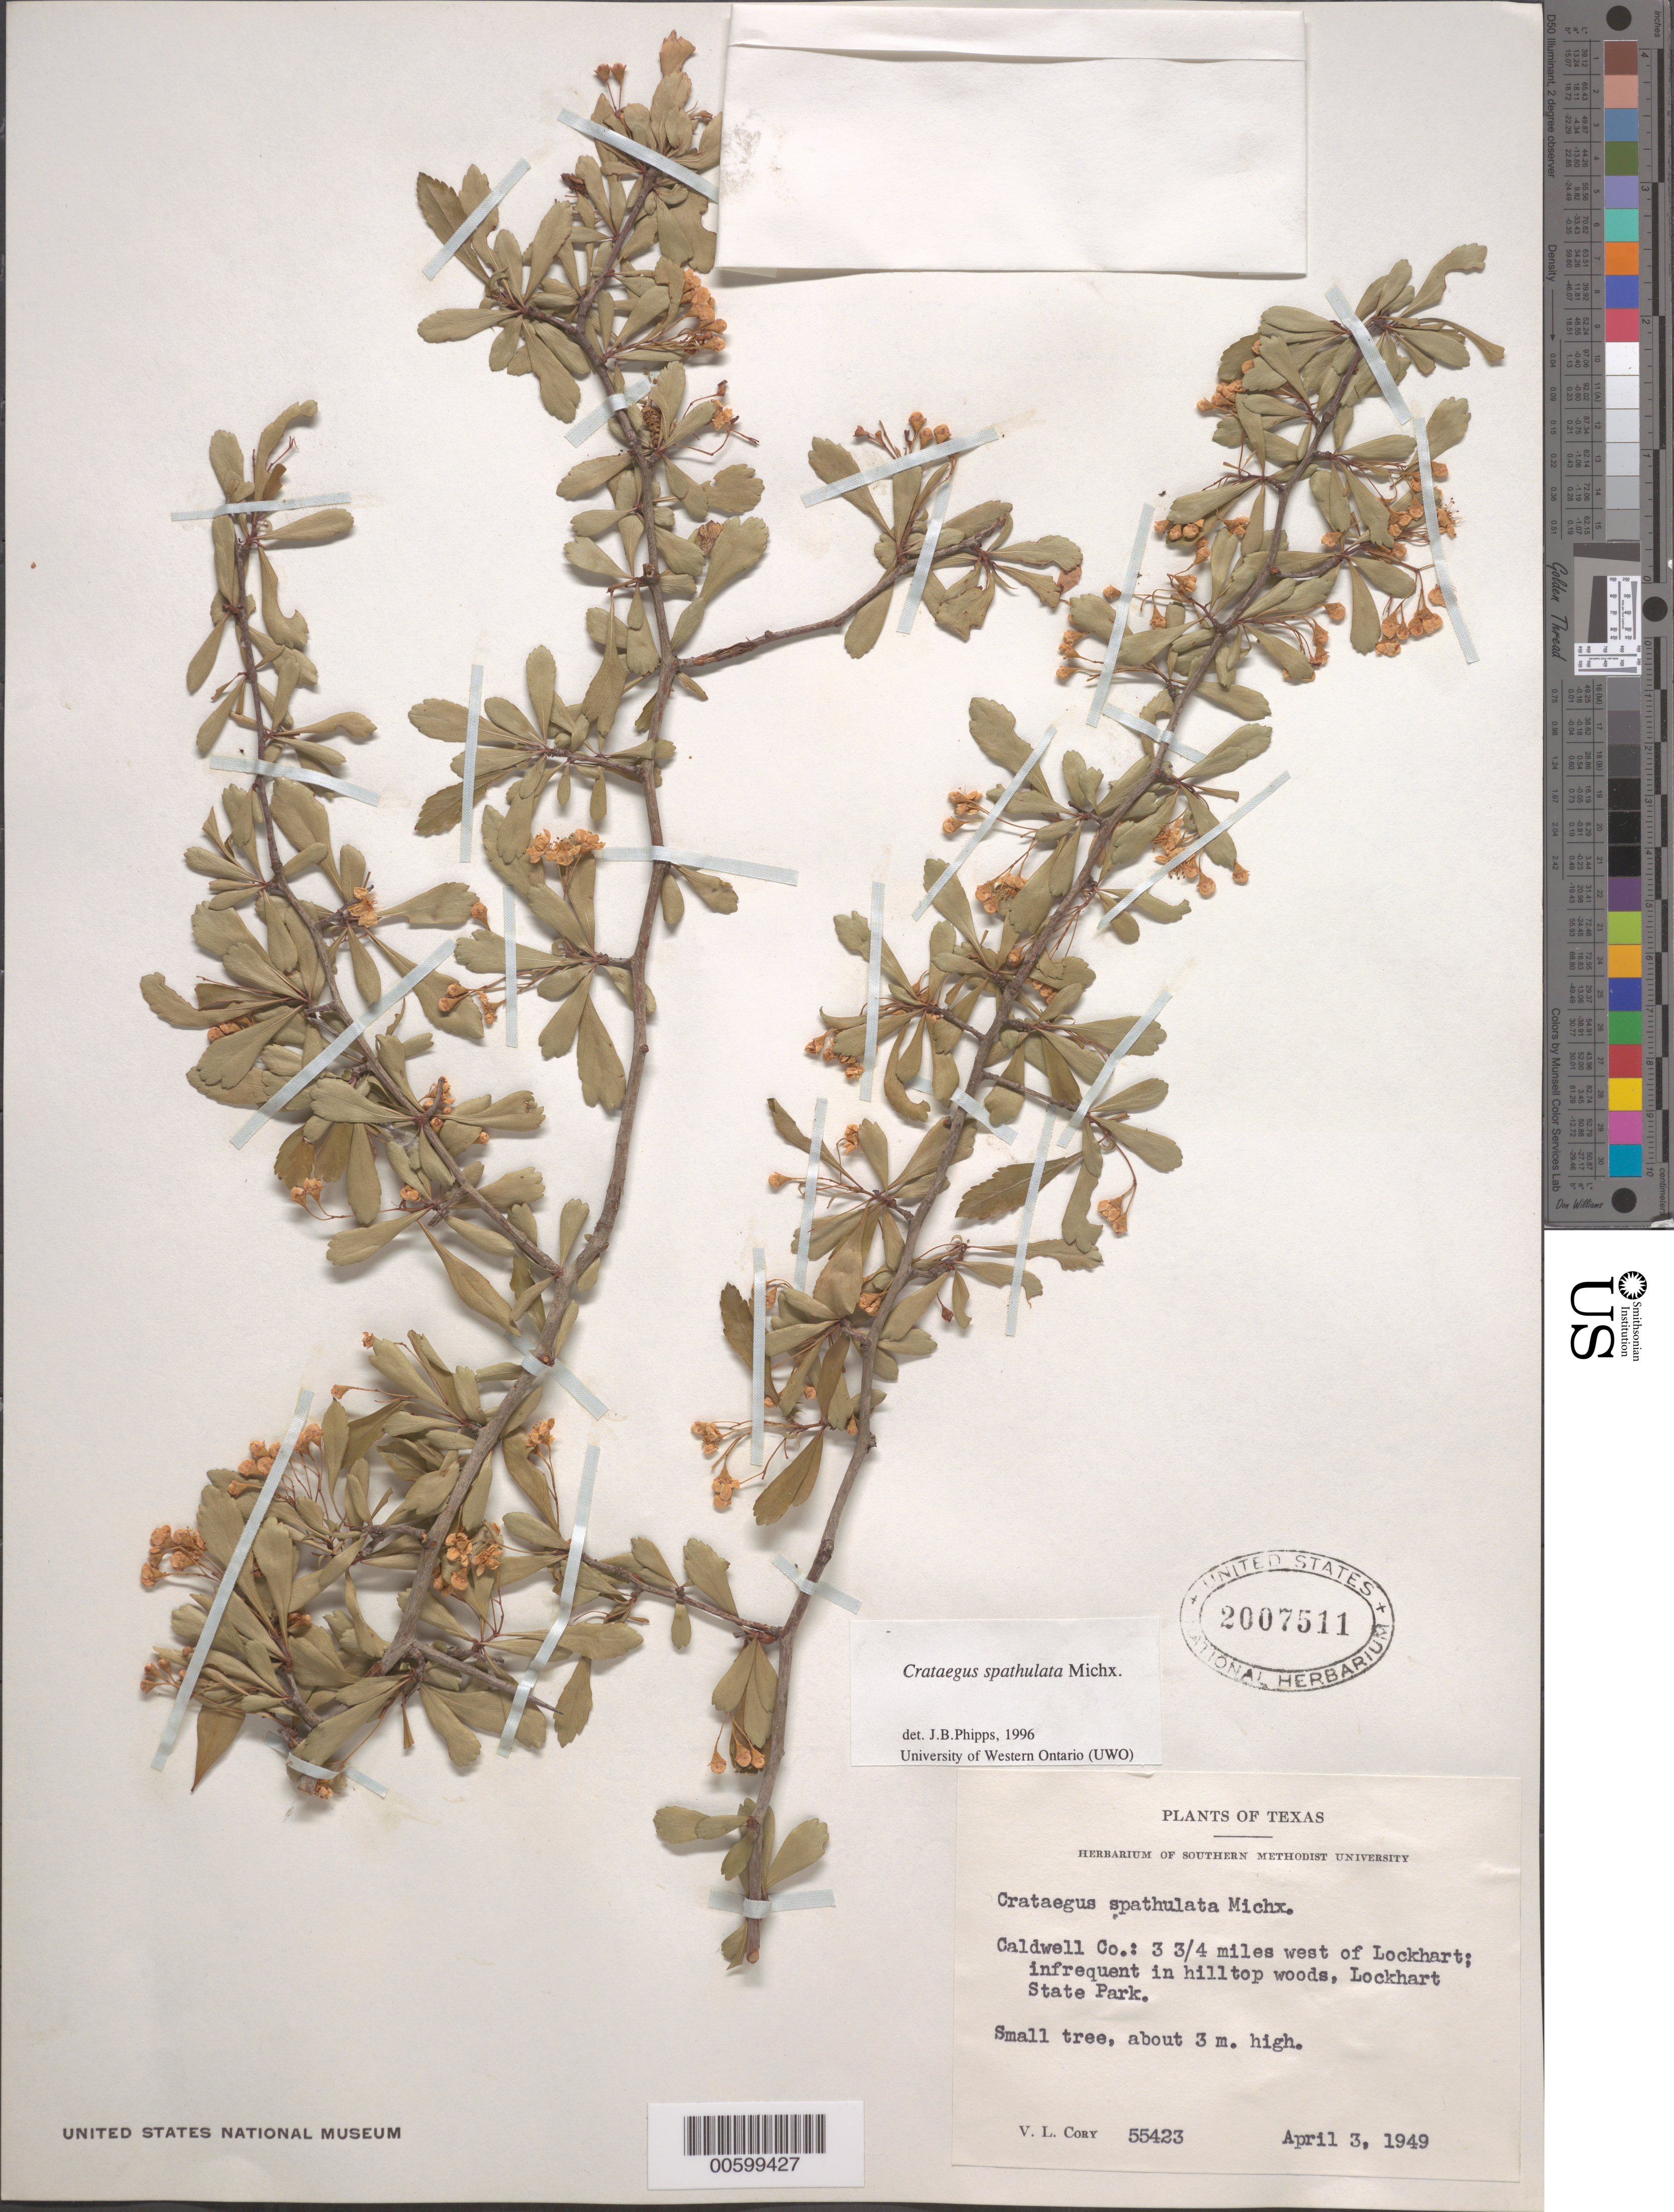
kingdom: Plantae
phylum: Tracheophyta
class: Magnoliopsida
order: Rosales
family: Rosaceae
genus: Crataegus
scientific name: Crataegus spathulata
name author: Michx.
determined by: Phipps, James B., (UWO), University of Western Ontario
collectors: V. Cory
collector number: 55423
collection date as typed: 03 Apr 1949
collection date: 1949-04-03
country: United States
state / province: Texas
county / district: Caldwell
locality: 3 3/4 mi. W of Lockhart, Lockhart State Park.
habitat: Hilltop woods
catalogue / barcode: US 2007511